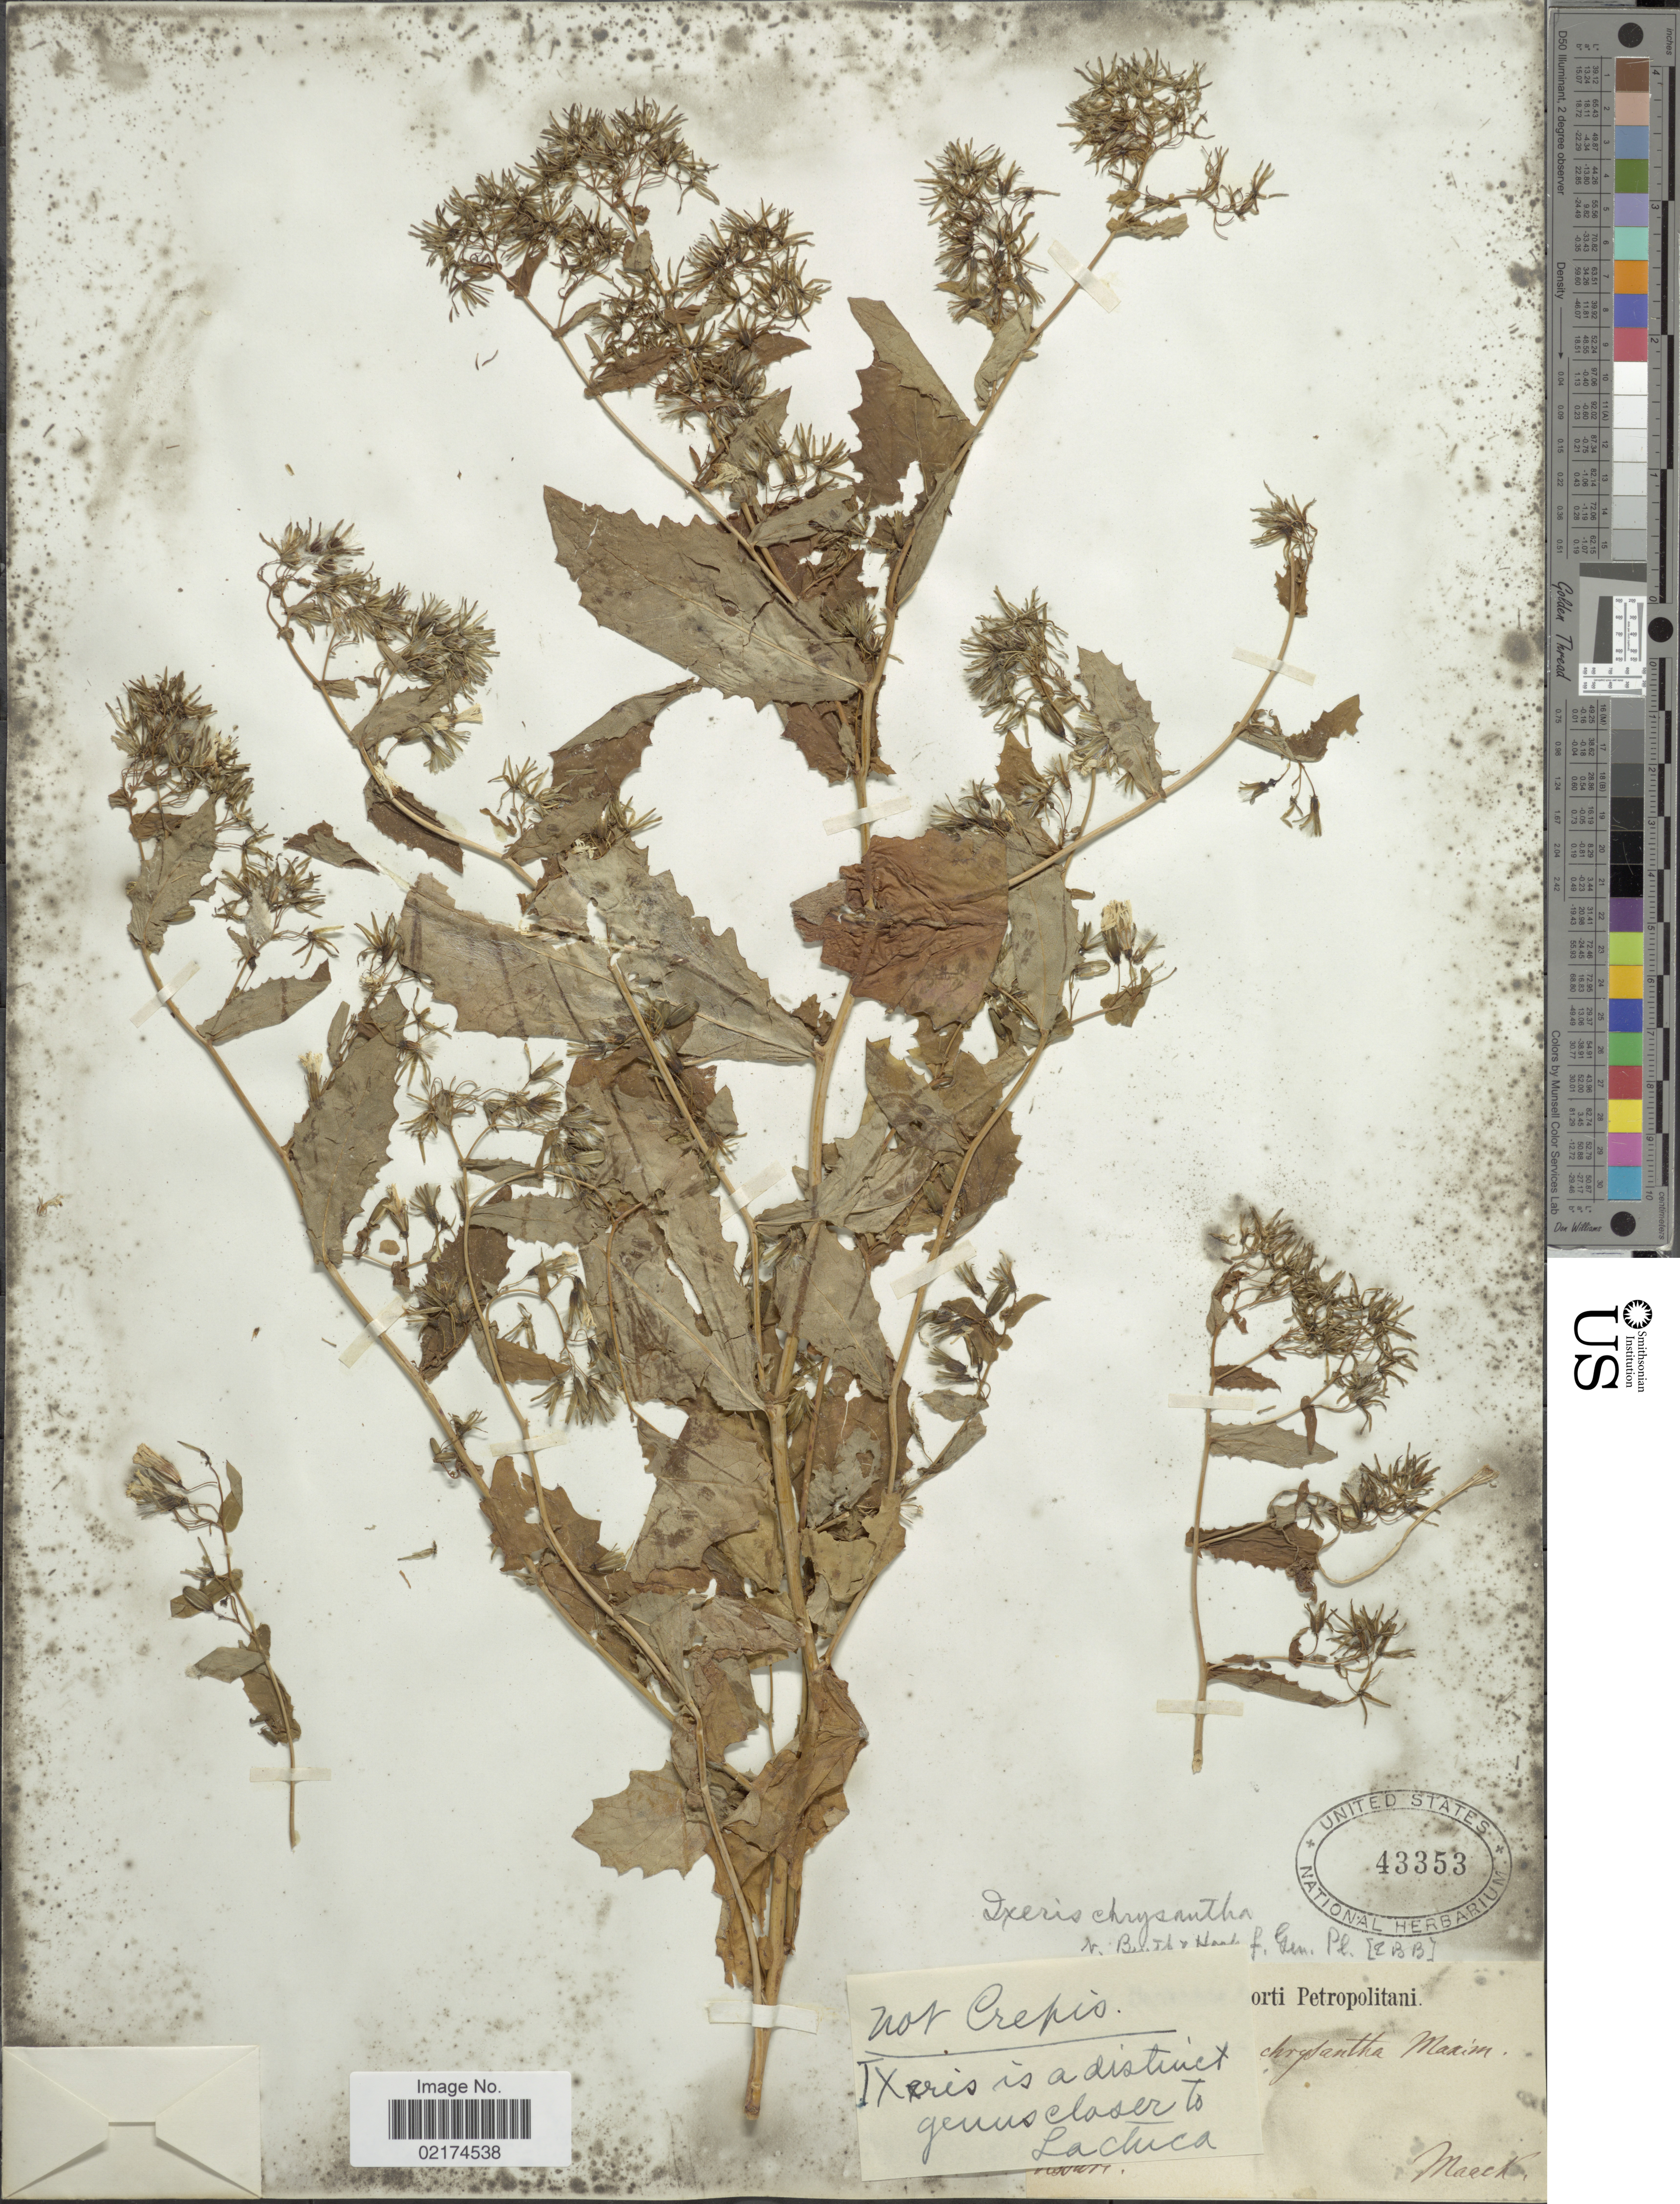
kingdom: Plantae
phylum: Tracheophyta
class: Magnoliopsida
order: Asterales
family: Asteraceae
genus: Crepidiastrum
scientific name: Crepidiastrum denticulatum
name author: (Houtt.) Pak & Kawano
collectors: Maack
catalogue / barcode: US 43353